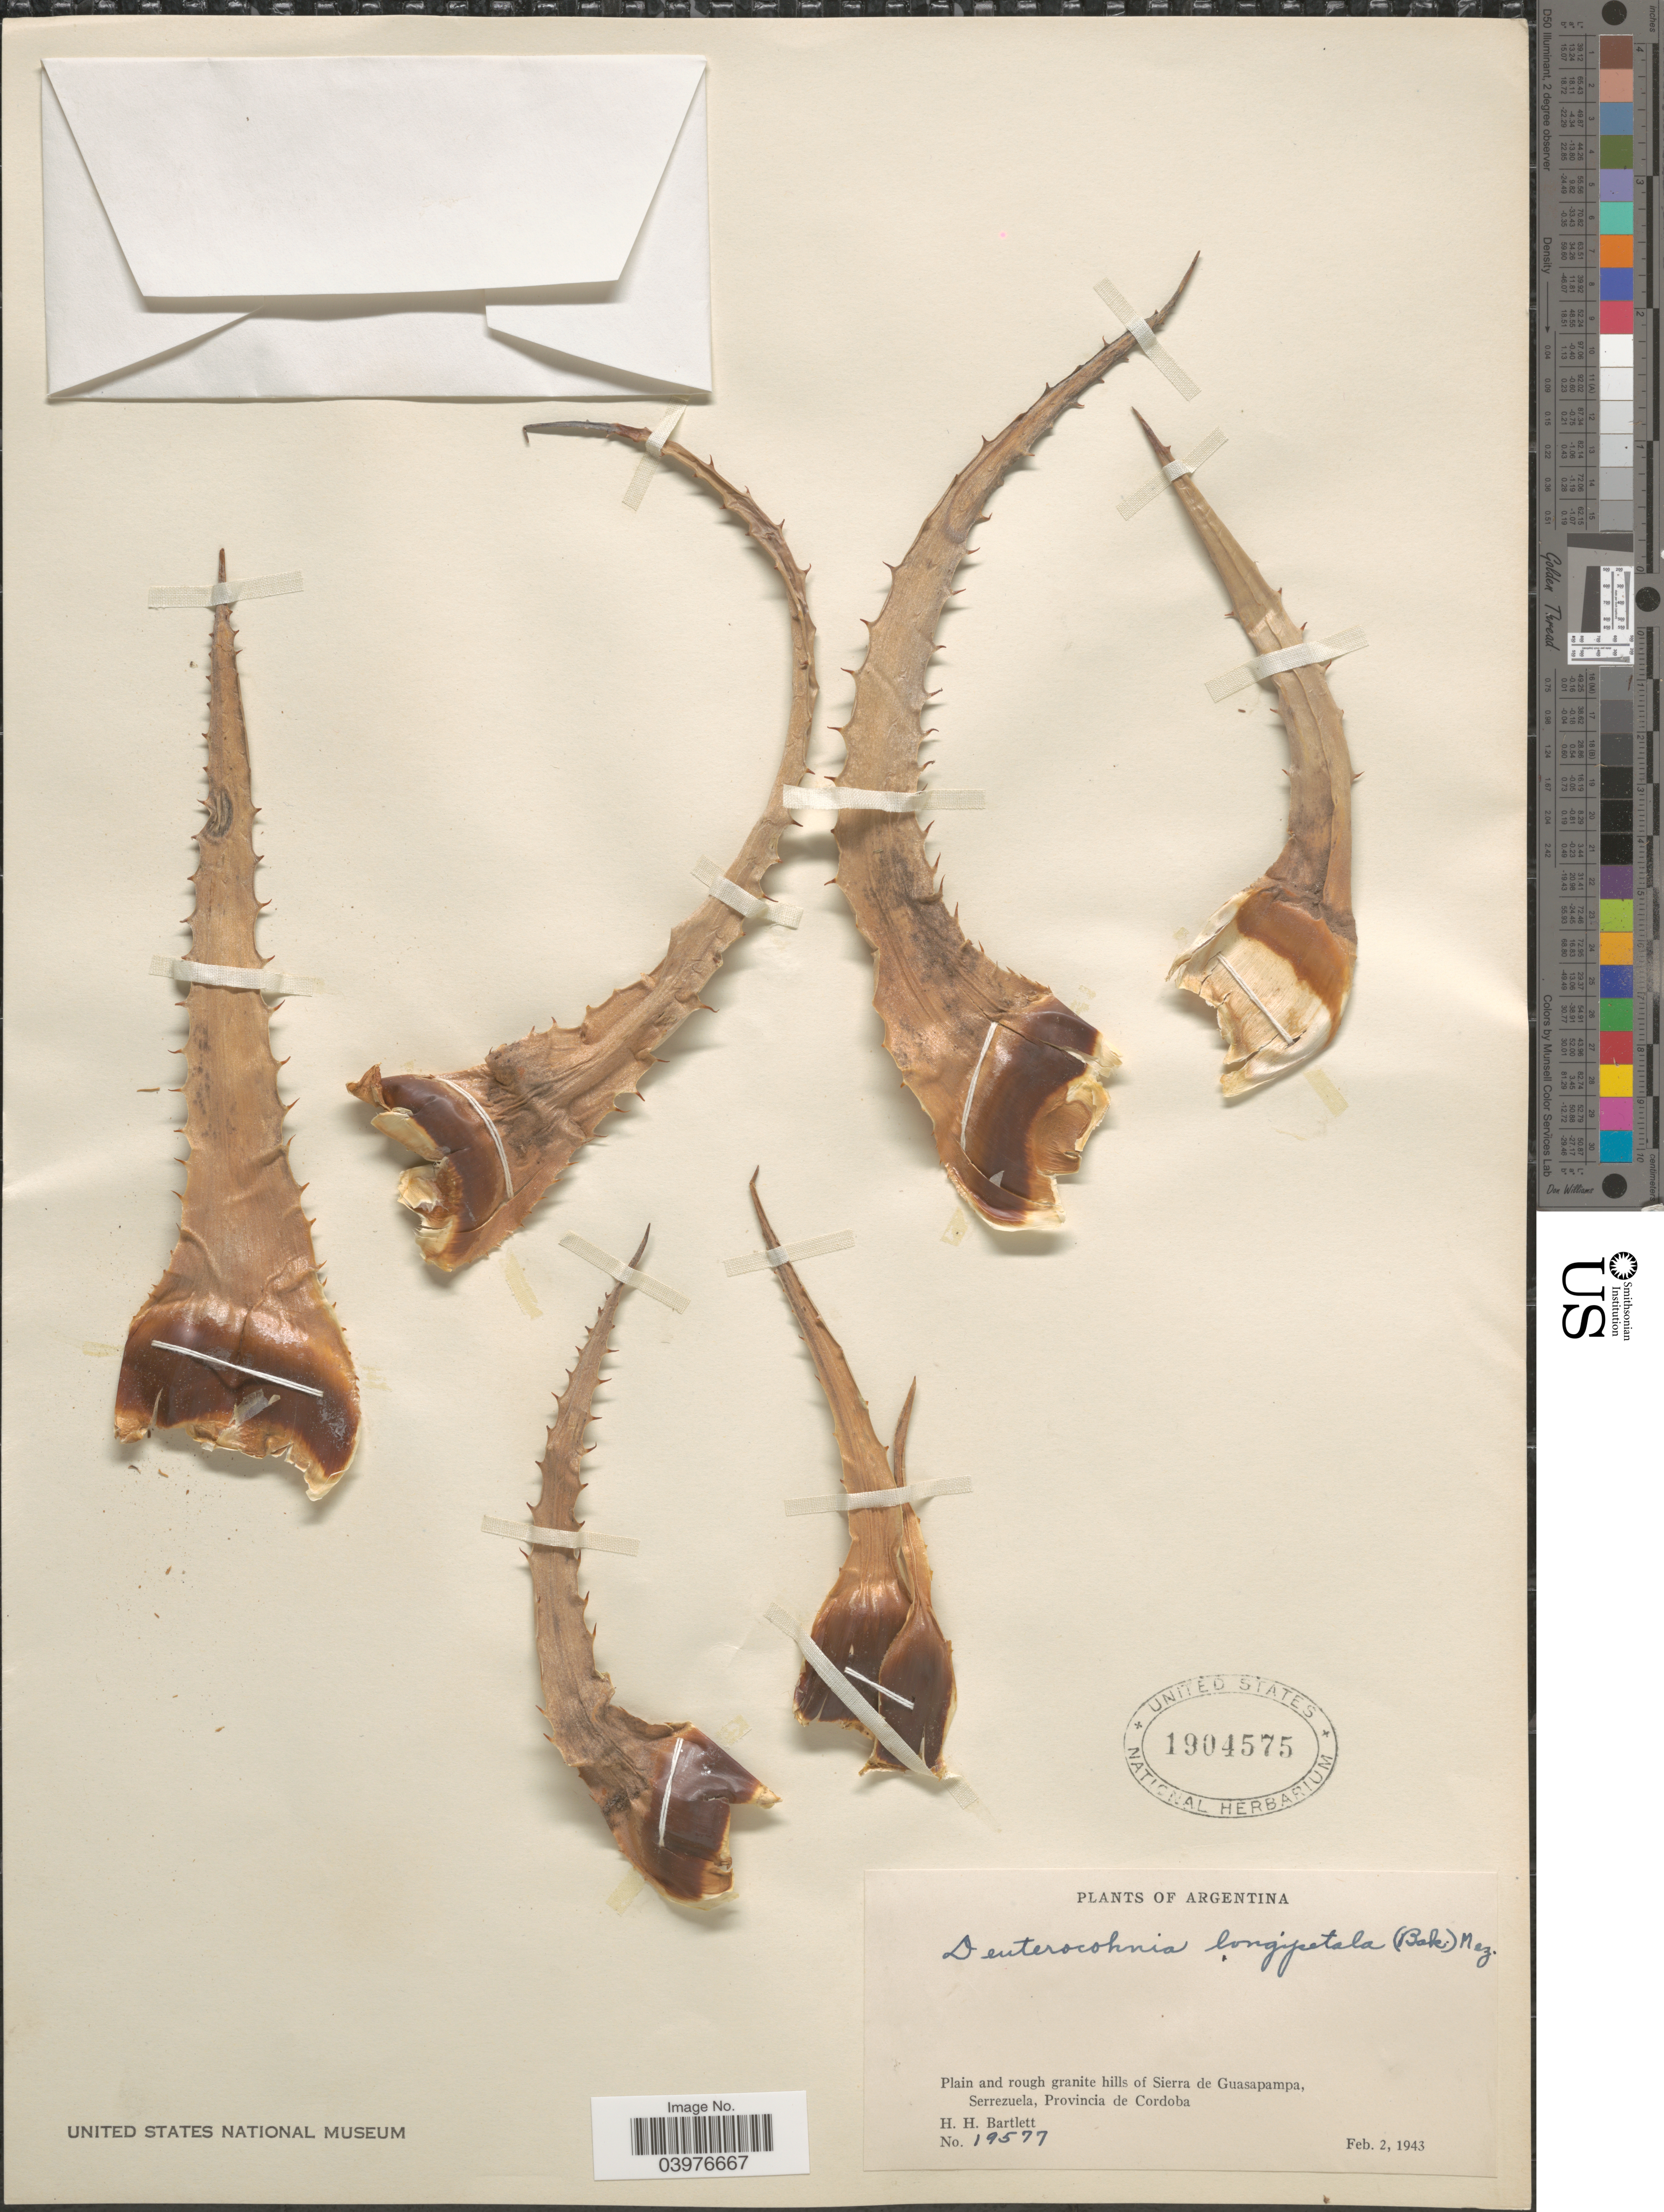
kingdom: Plantae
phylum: Tracheophyta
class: Liliopsida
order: Poales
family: Bromeliaceae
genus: Deuterocohnia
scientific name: Deuterocohnia longipetala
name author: (Baker) Mez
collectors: H. H. Bartlett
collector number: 19577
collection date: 1943-02-02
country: Argentina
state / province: Cordoba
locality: Plain and rough granite hills of Sierra de Guasapampa, Serrezuela.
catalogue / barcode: US 1904575